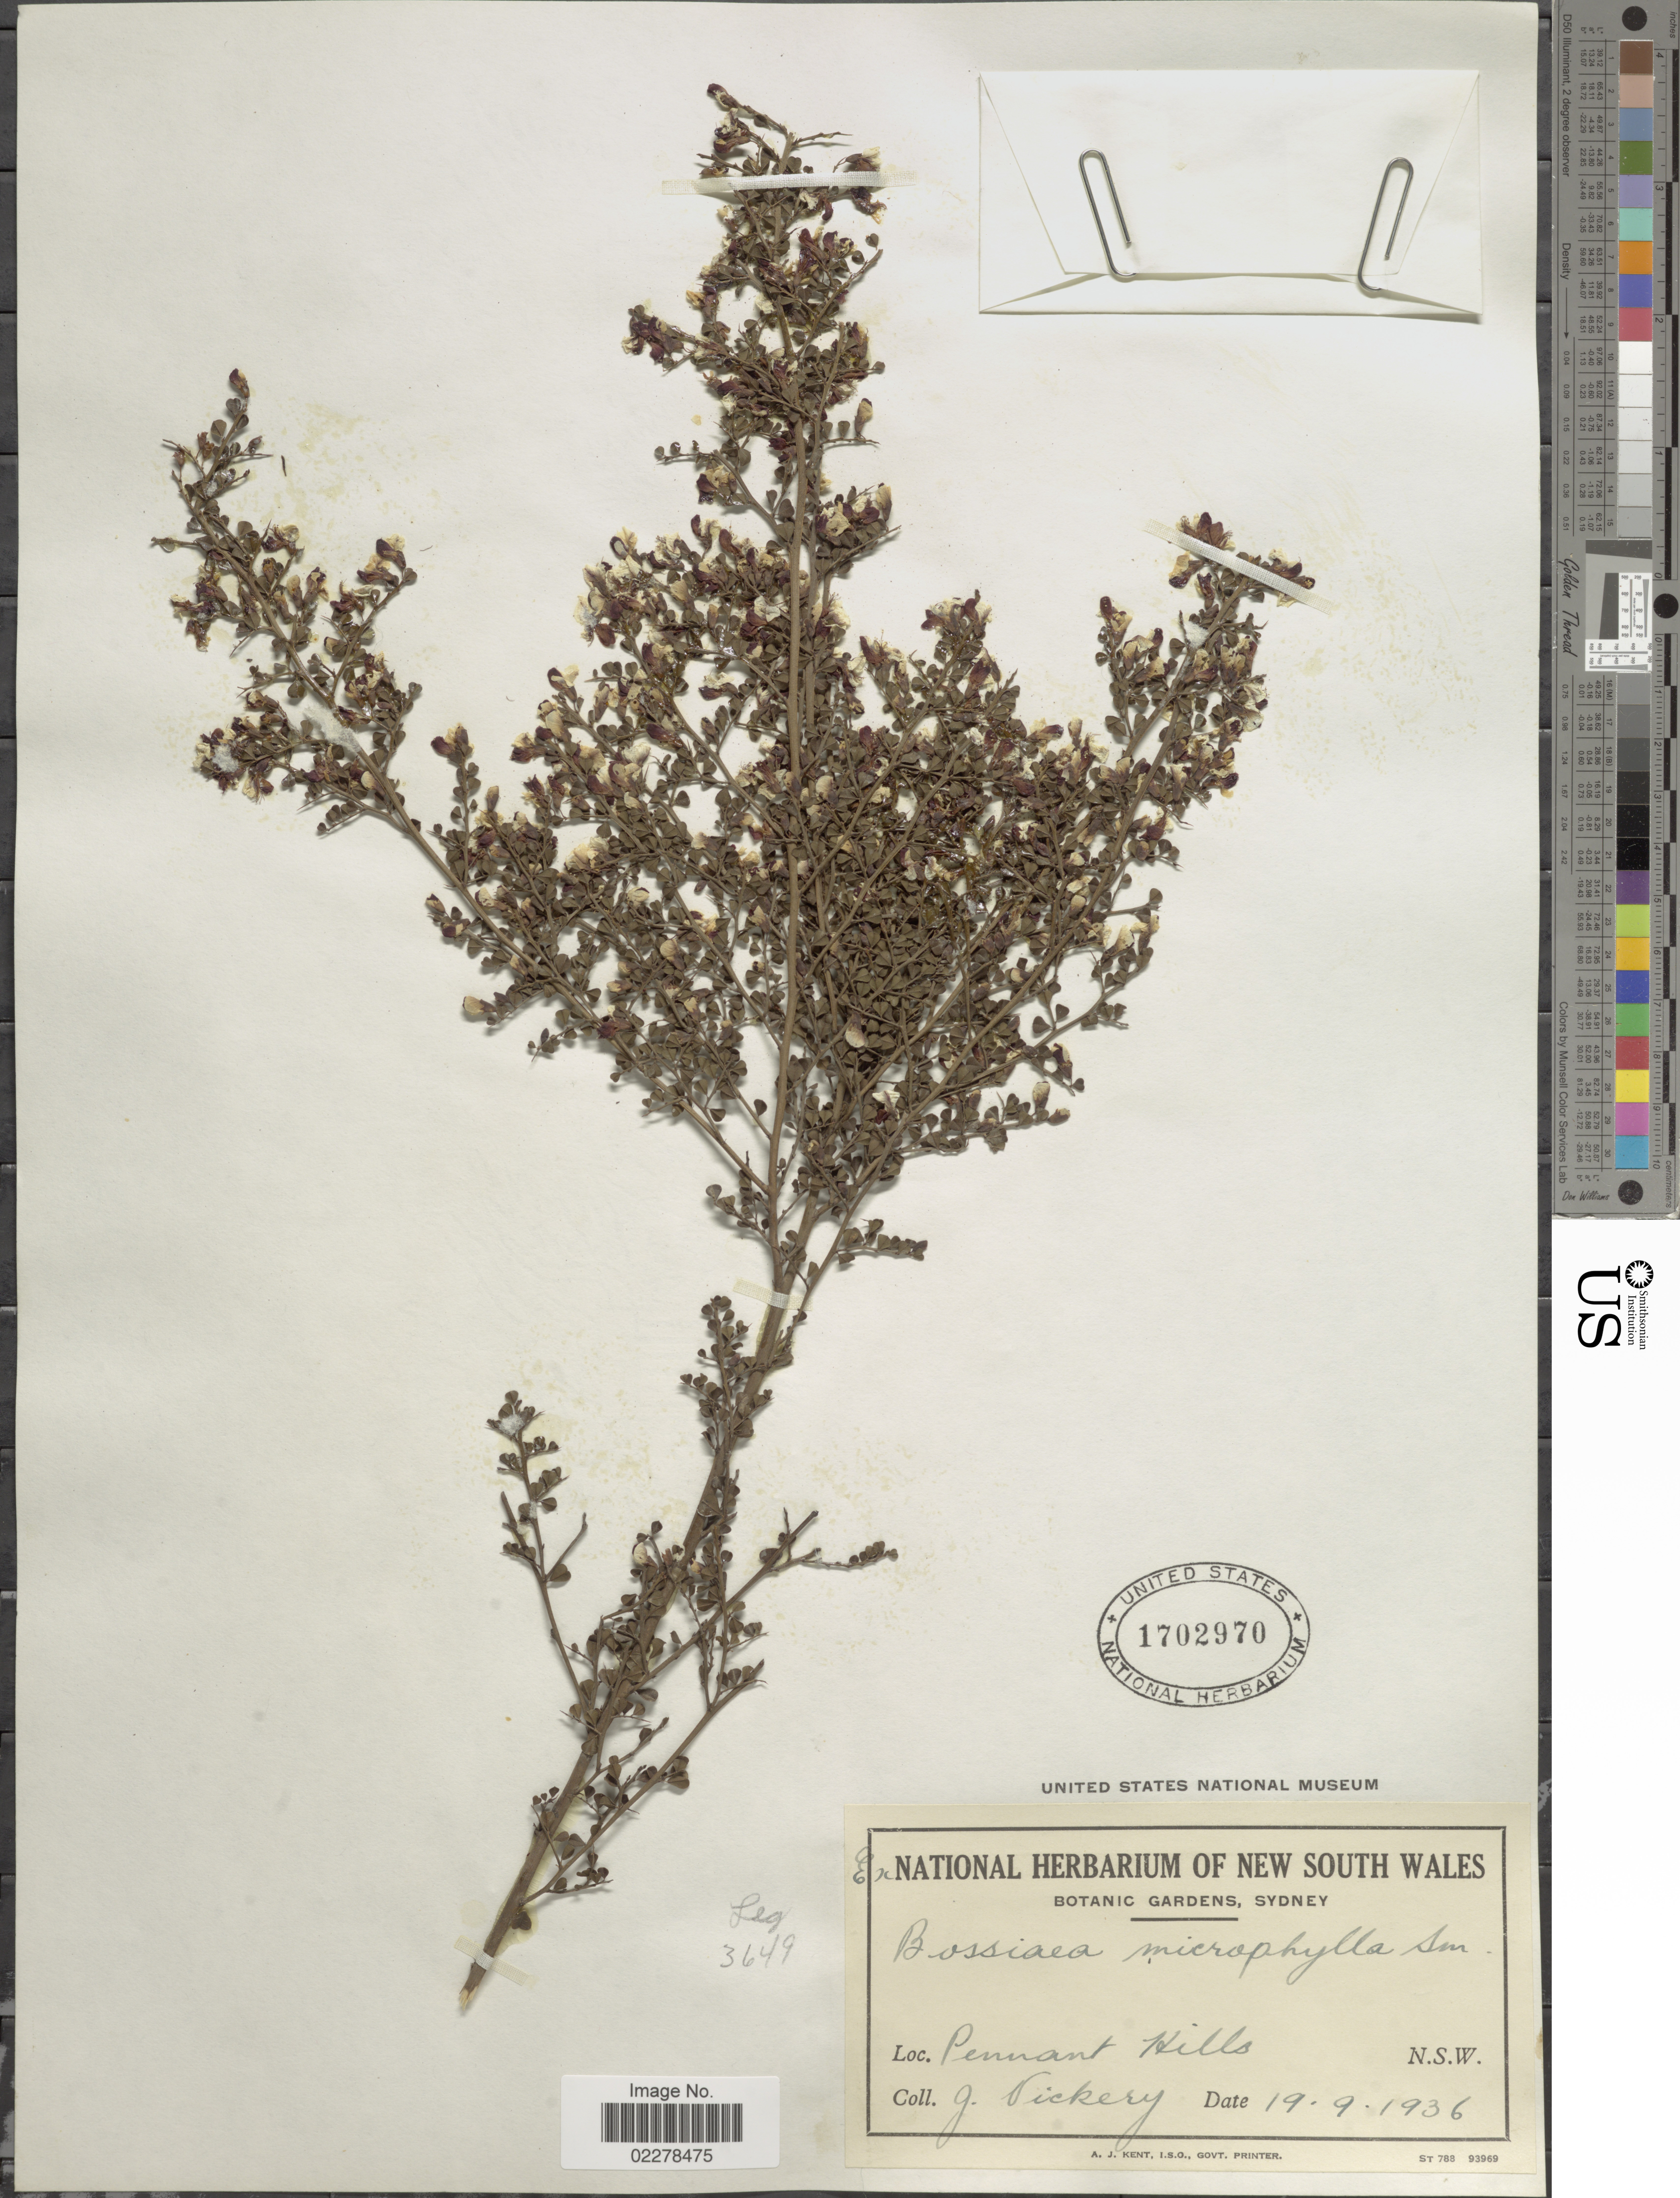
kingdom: Plantae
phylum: Tracheophyta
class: Magnoliopsida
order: Fabales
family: Fabaceae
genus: Bossiaea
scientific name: Bossiaea microphylla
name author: (Sims) Sm.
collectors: J. Vickery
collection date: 1936-09-19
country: Australia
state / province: New South Wales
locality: Pennant Hill. N.S.W.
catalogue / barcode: US 1702970